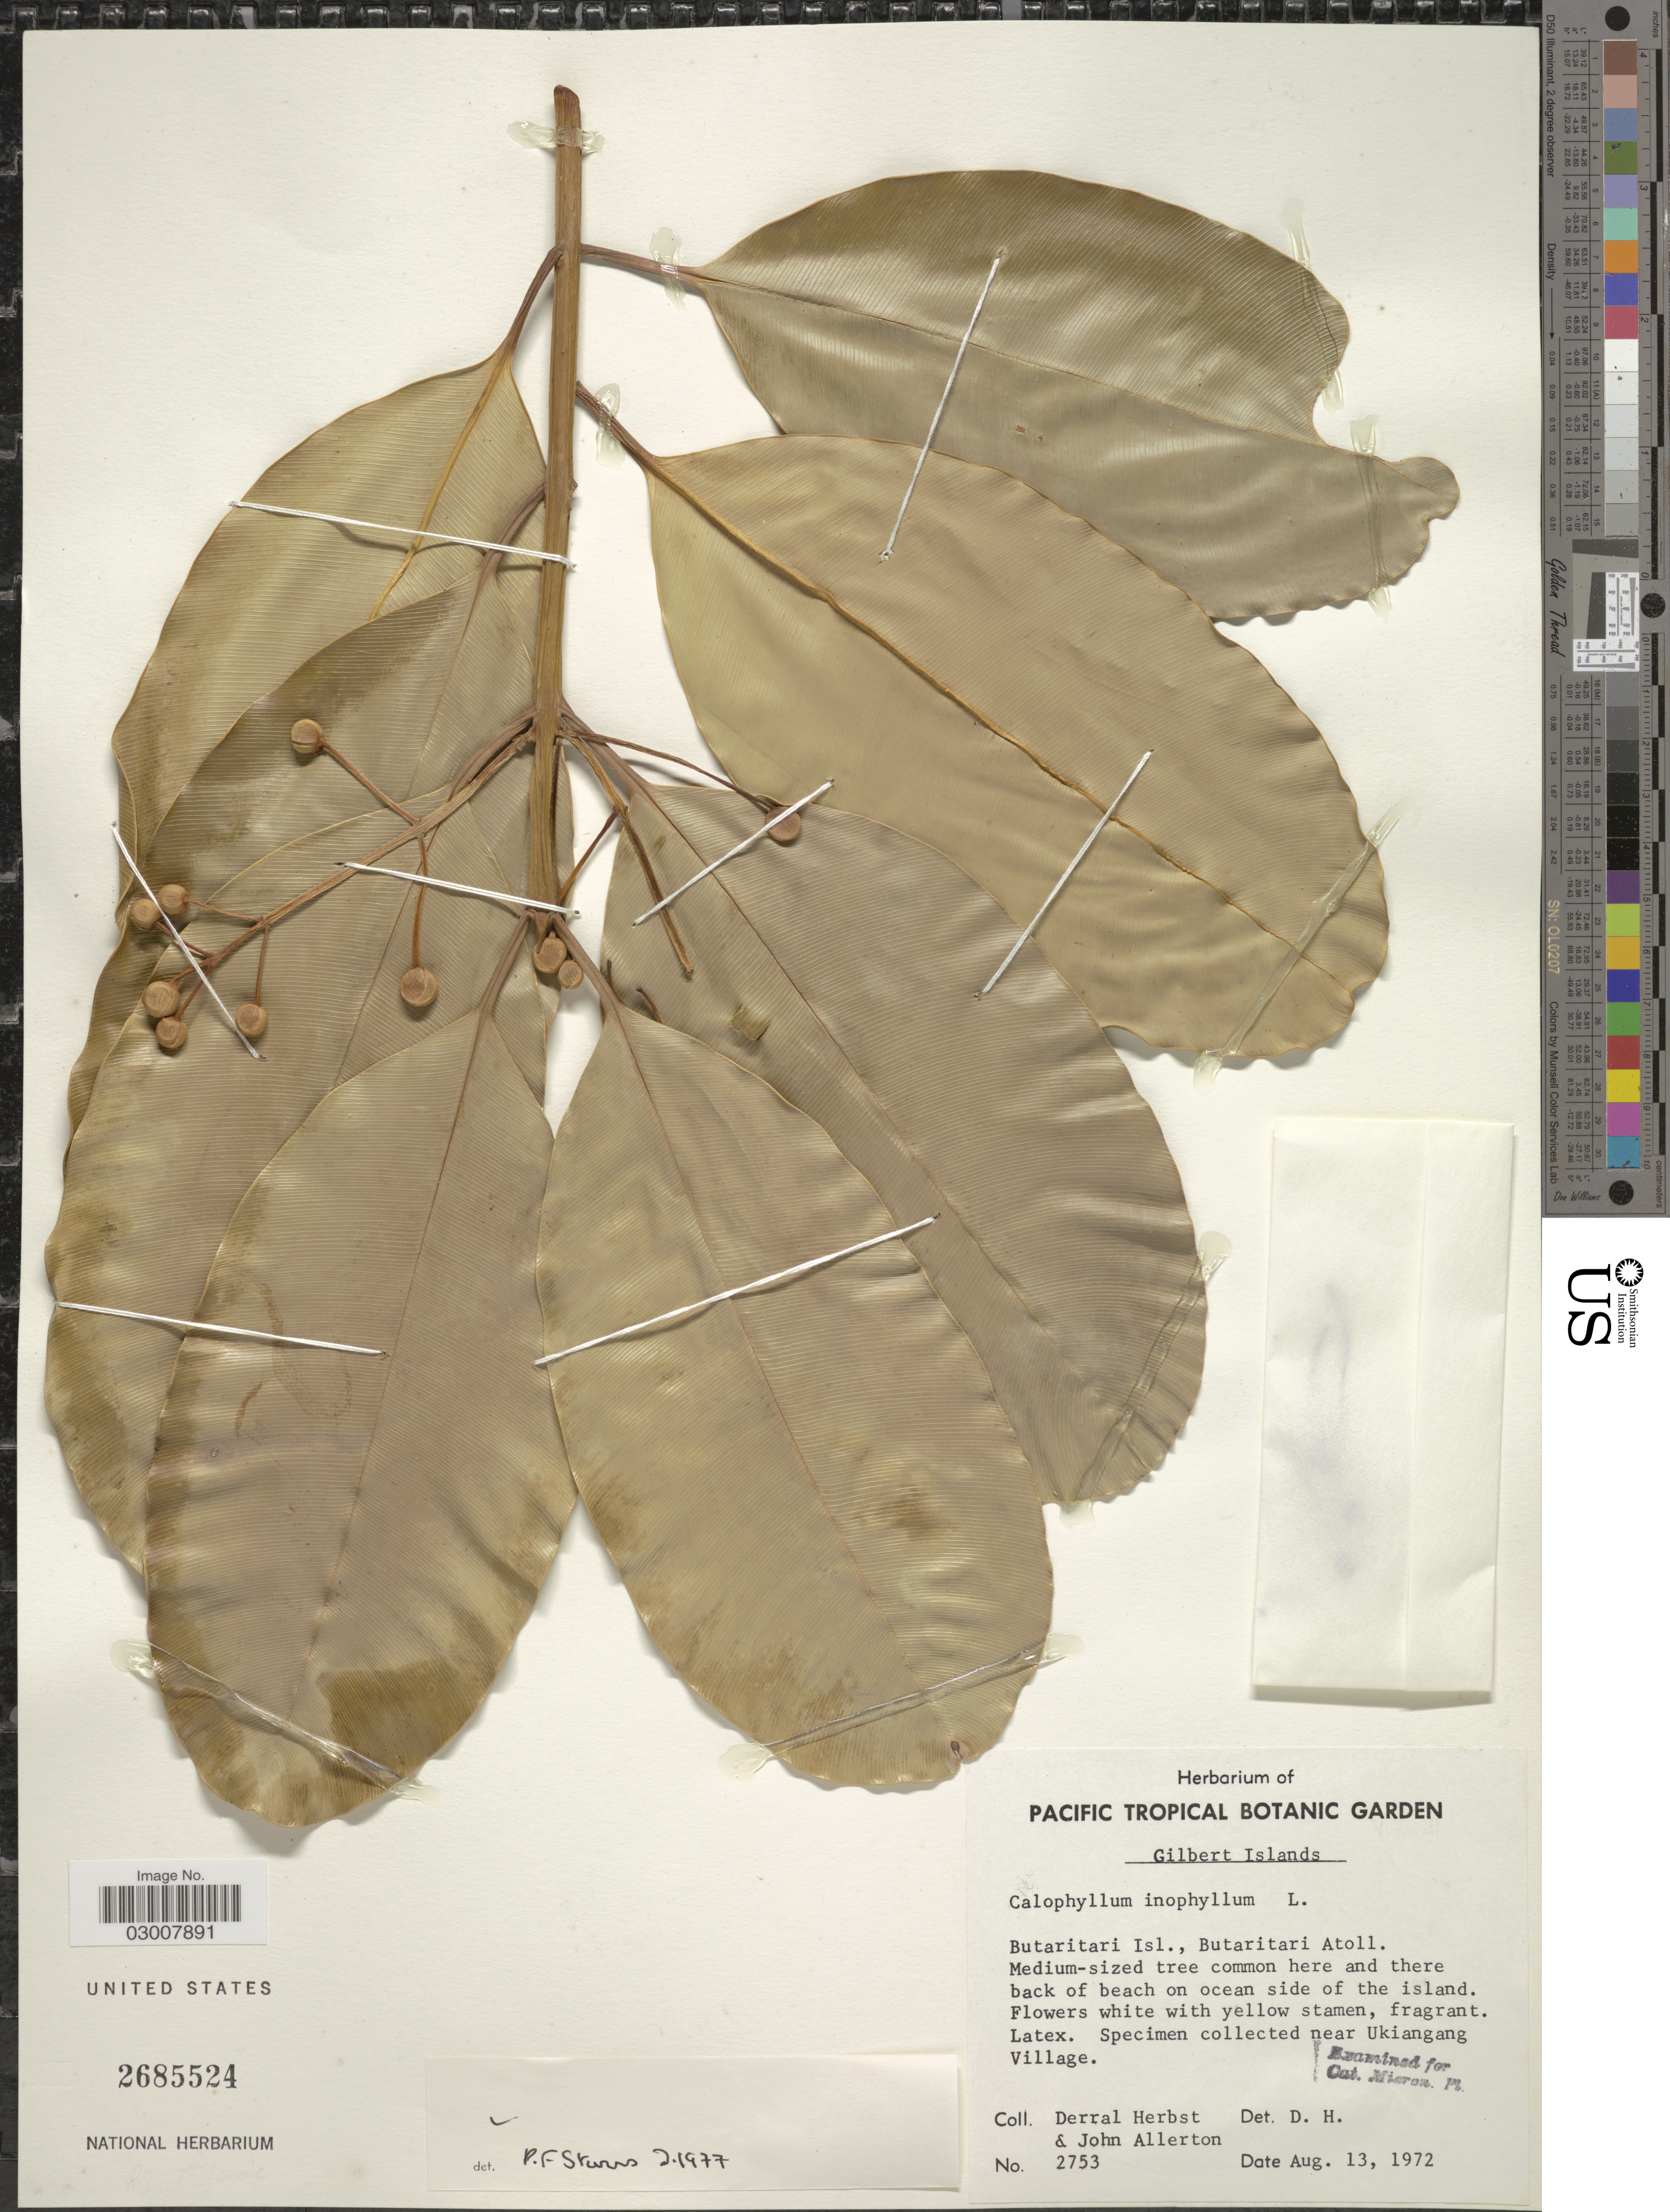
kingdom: Plantae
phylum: Tracheophyta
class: Magnoliopsida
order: Malpighiales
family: Calophyllaceae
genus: Calophyllum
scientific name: Calophyllum inophyllum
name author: L.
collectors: D. R. Herbst & J. Allerton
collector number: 2753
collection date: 1972-08-13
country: Kiribati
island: Butaritari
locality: Gilbert Islands. Butaritari Isl., Butaritari Atoll. Near Ukiangang Village.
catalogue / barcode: US 2685524